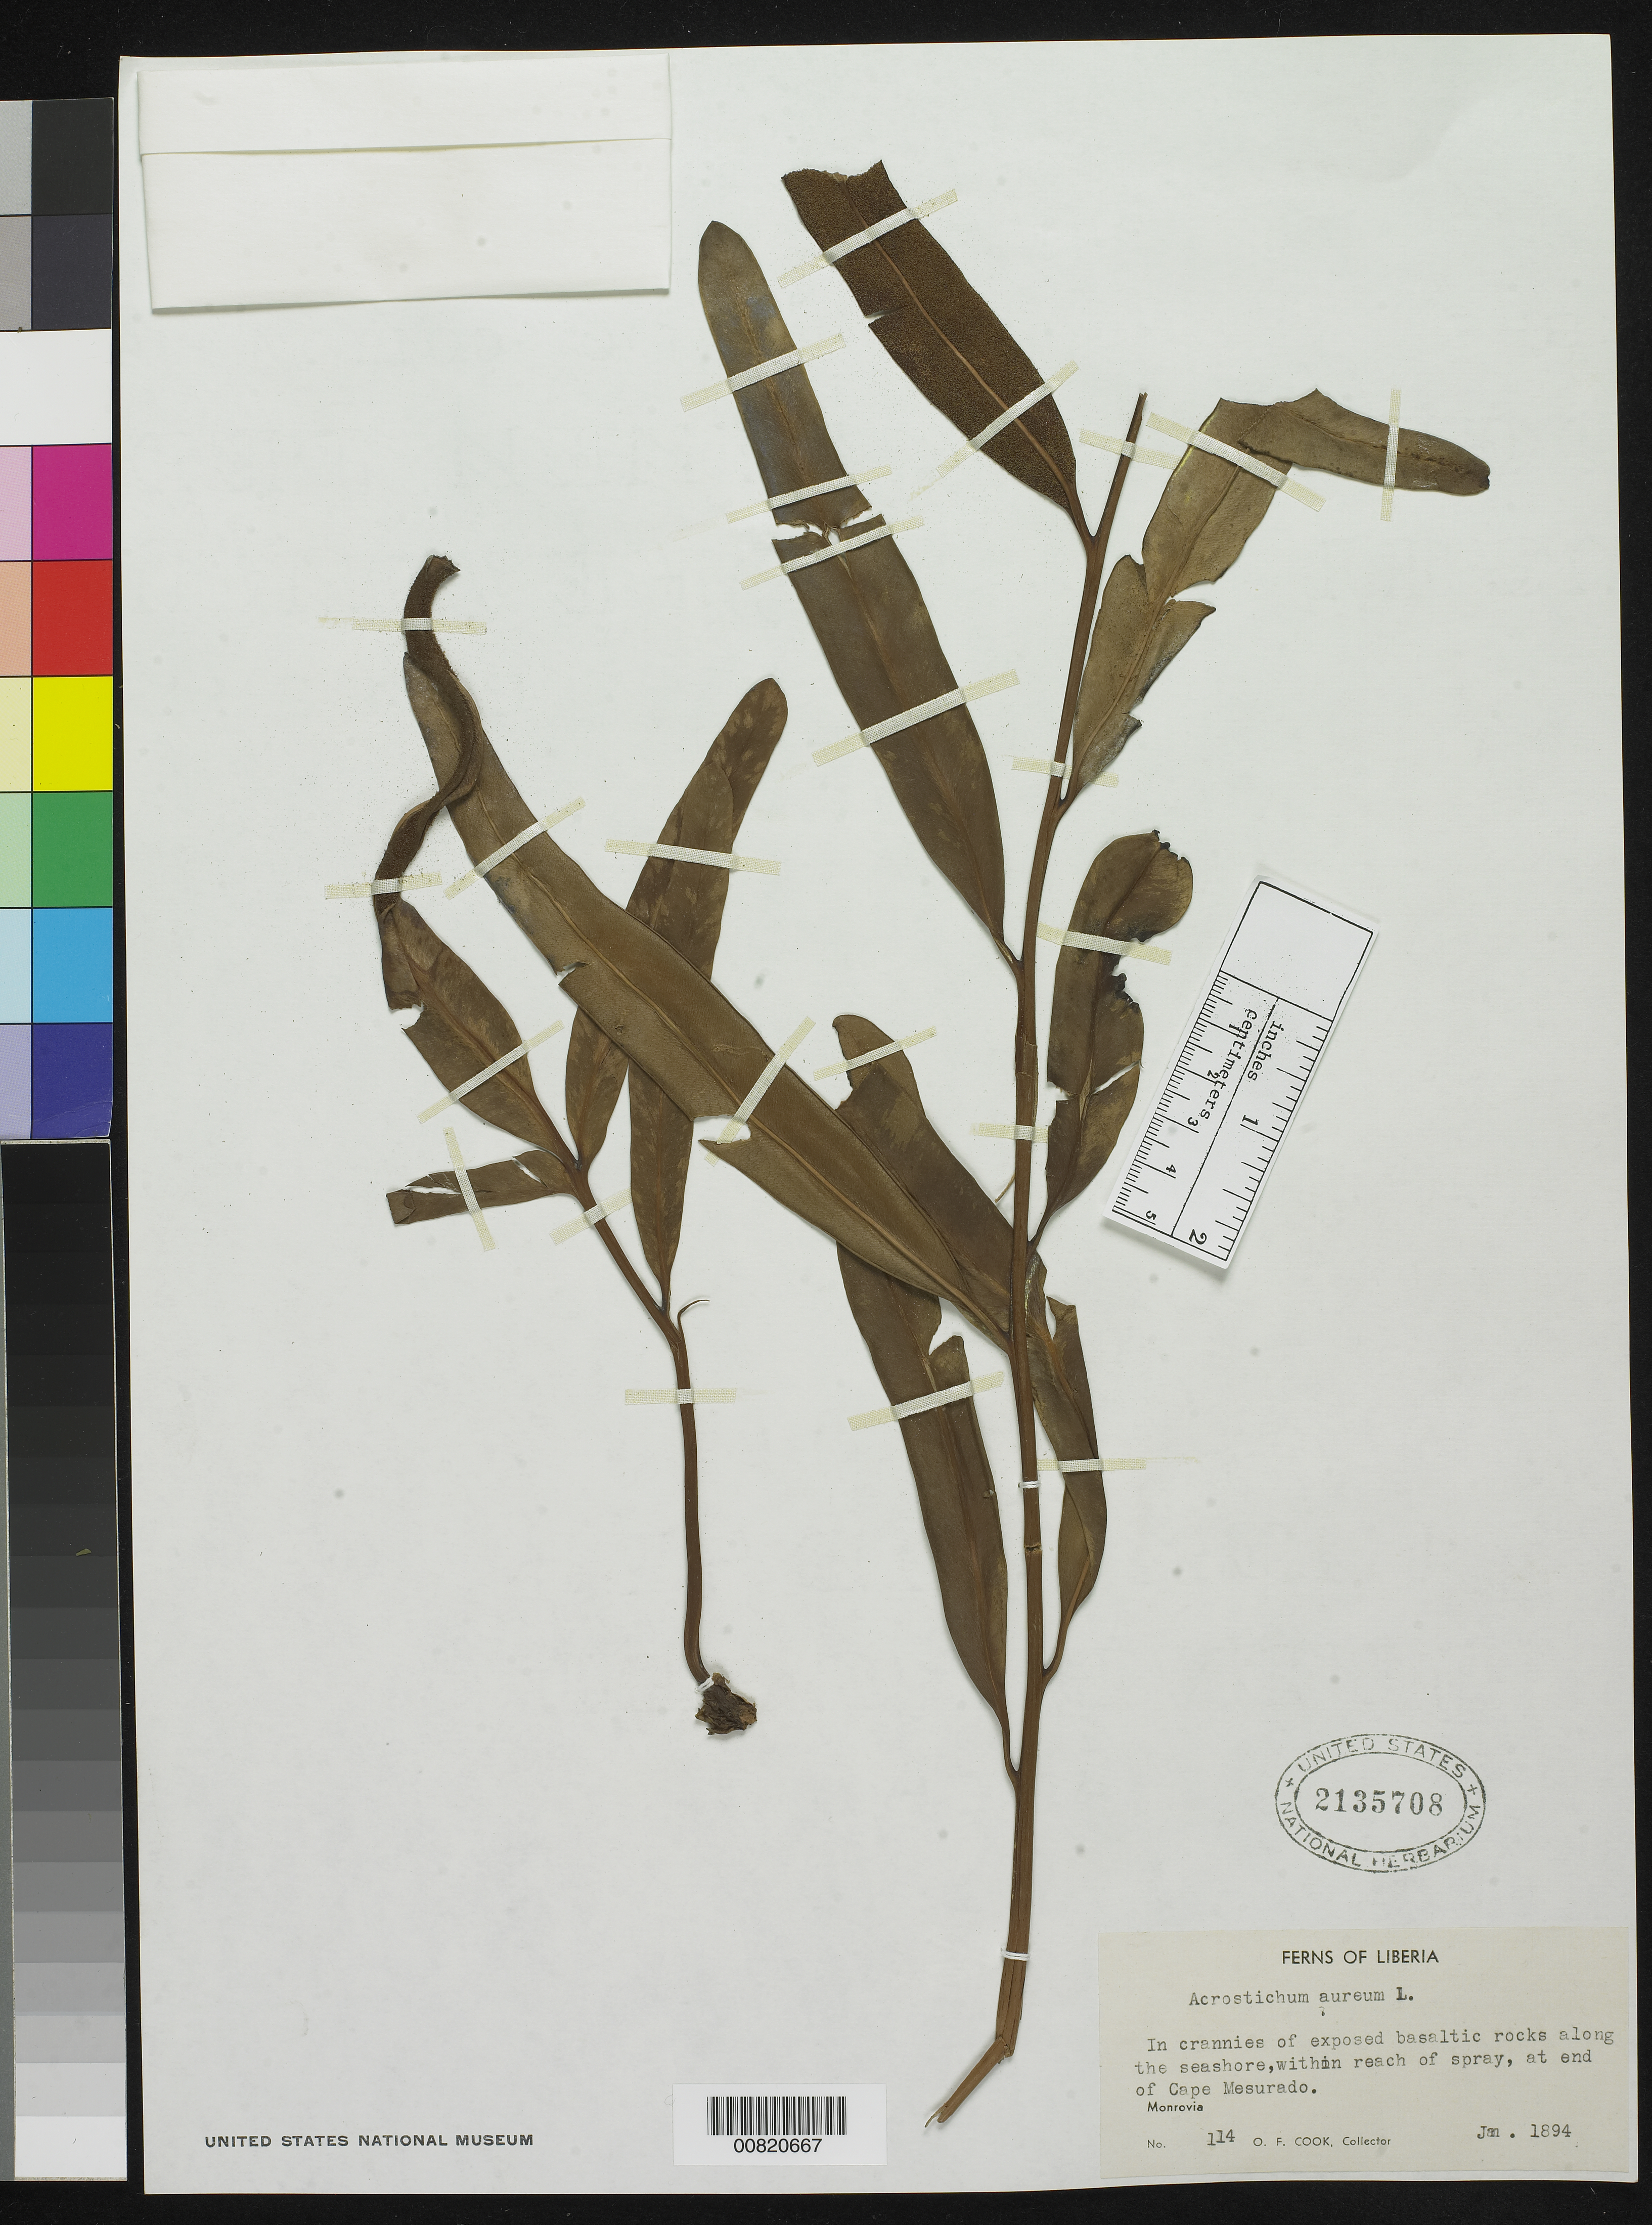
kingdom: Plantae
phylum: Tracheophyta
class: Polypodiopsida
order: Polypodiales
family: Pteridaceae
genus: Acrostichum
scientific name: Acrostichum aureum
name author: L.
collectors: O. F. Cook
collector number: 114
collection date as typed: Jan 1894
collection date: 1894-01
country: Liberia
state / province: Montserrado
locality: Monrovia, Cape Mesurado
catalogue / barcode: US 2135708